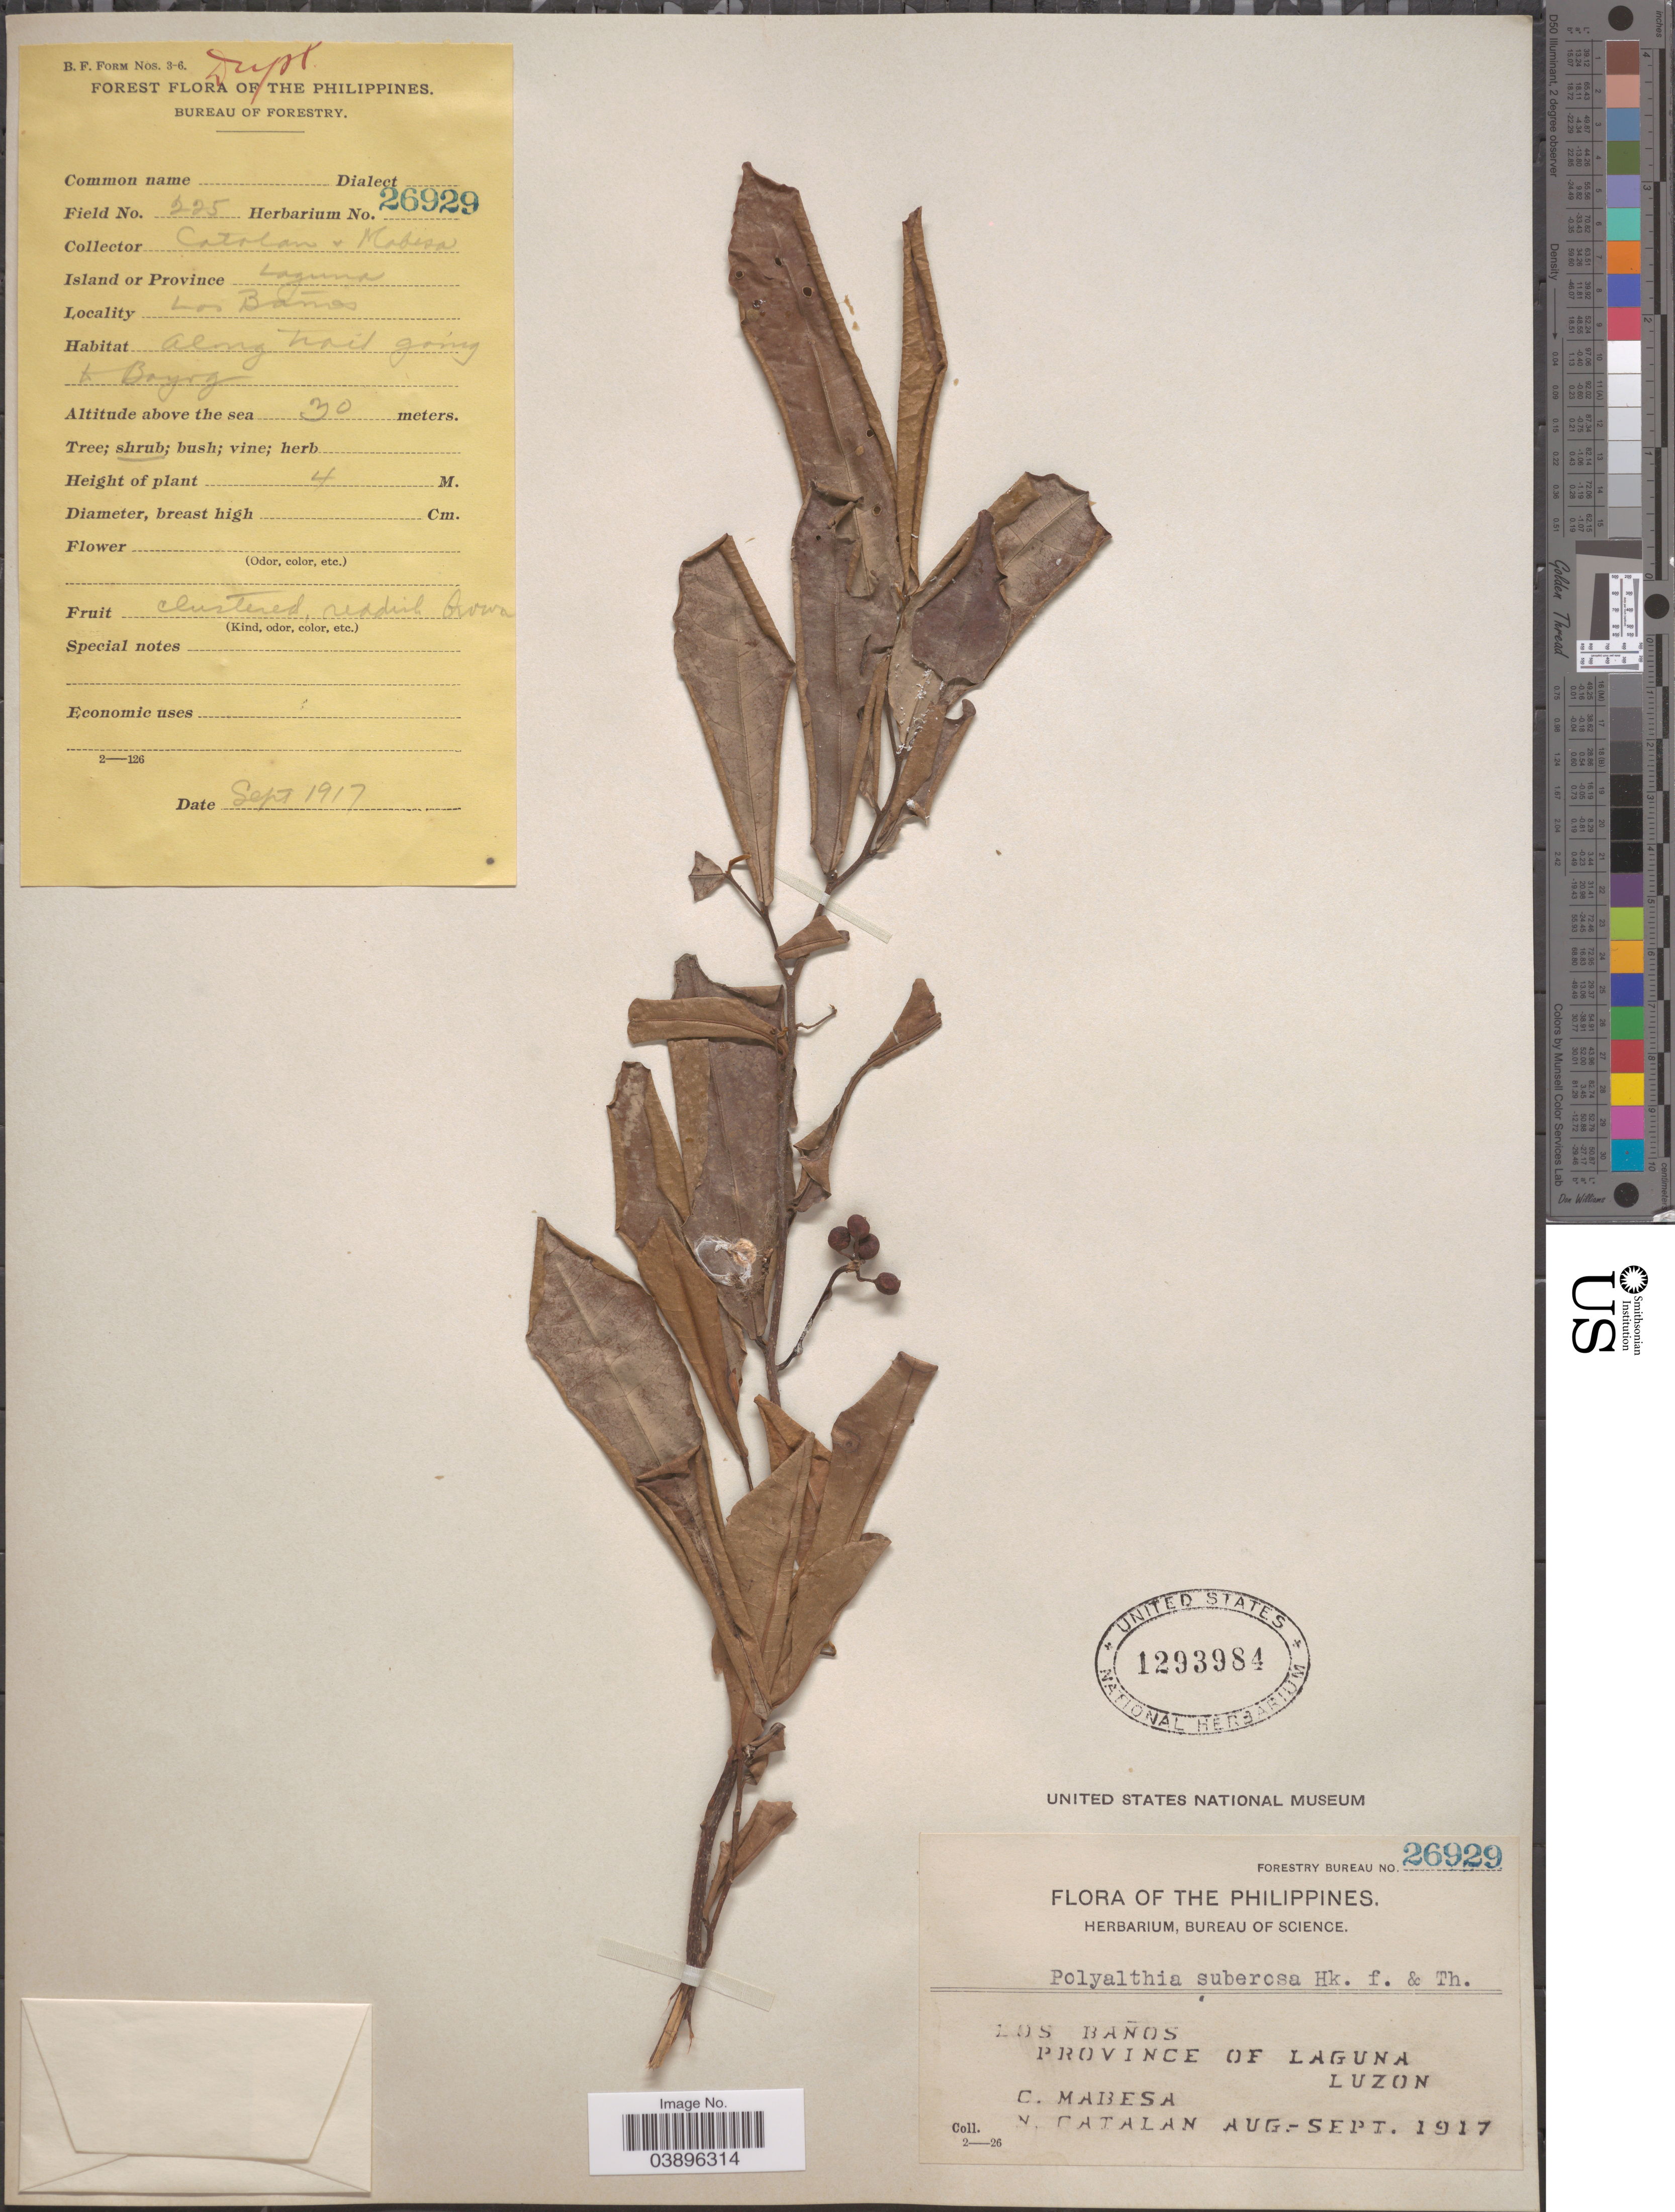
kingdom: Plantae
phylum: Tracheophyta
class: Magnoliopsida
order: Magnoliales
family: Annonaceae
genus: Polyalthia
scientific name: Polyalthia suberosa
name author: (Roxb.) Thwaites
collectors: C. Mabesa & N. Catalan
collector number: Forestry Bureau 26929/225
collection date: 1917-09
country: Philippines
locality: Los Bañs, Province of Laguna, Luzon.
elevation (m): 30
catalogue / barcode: US 1293984